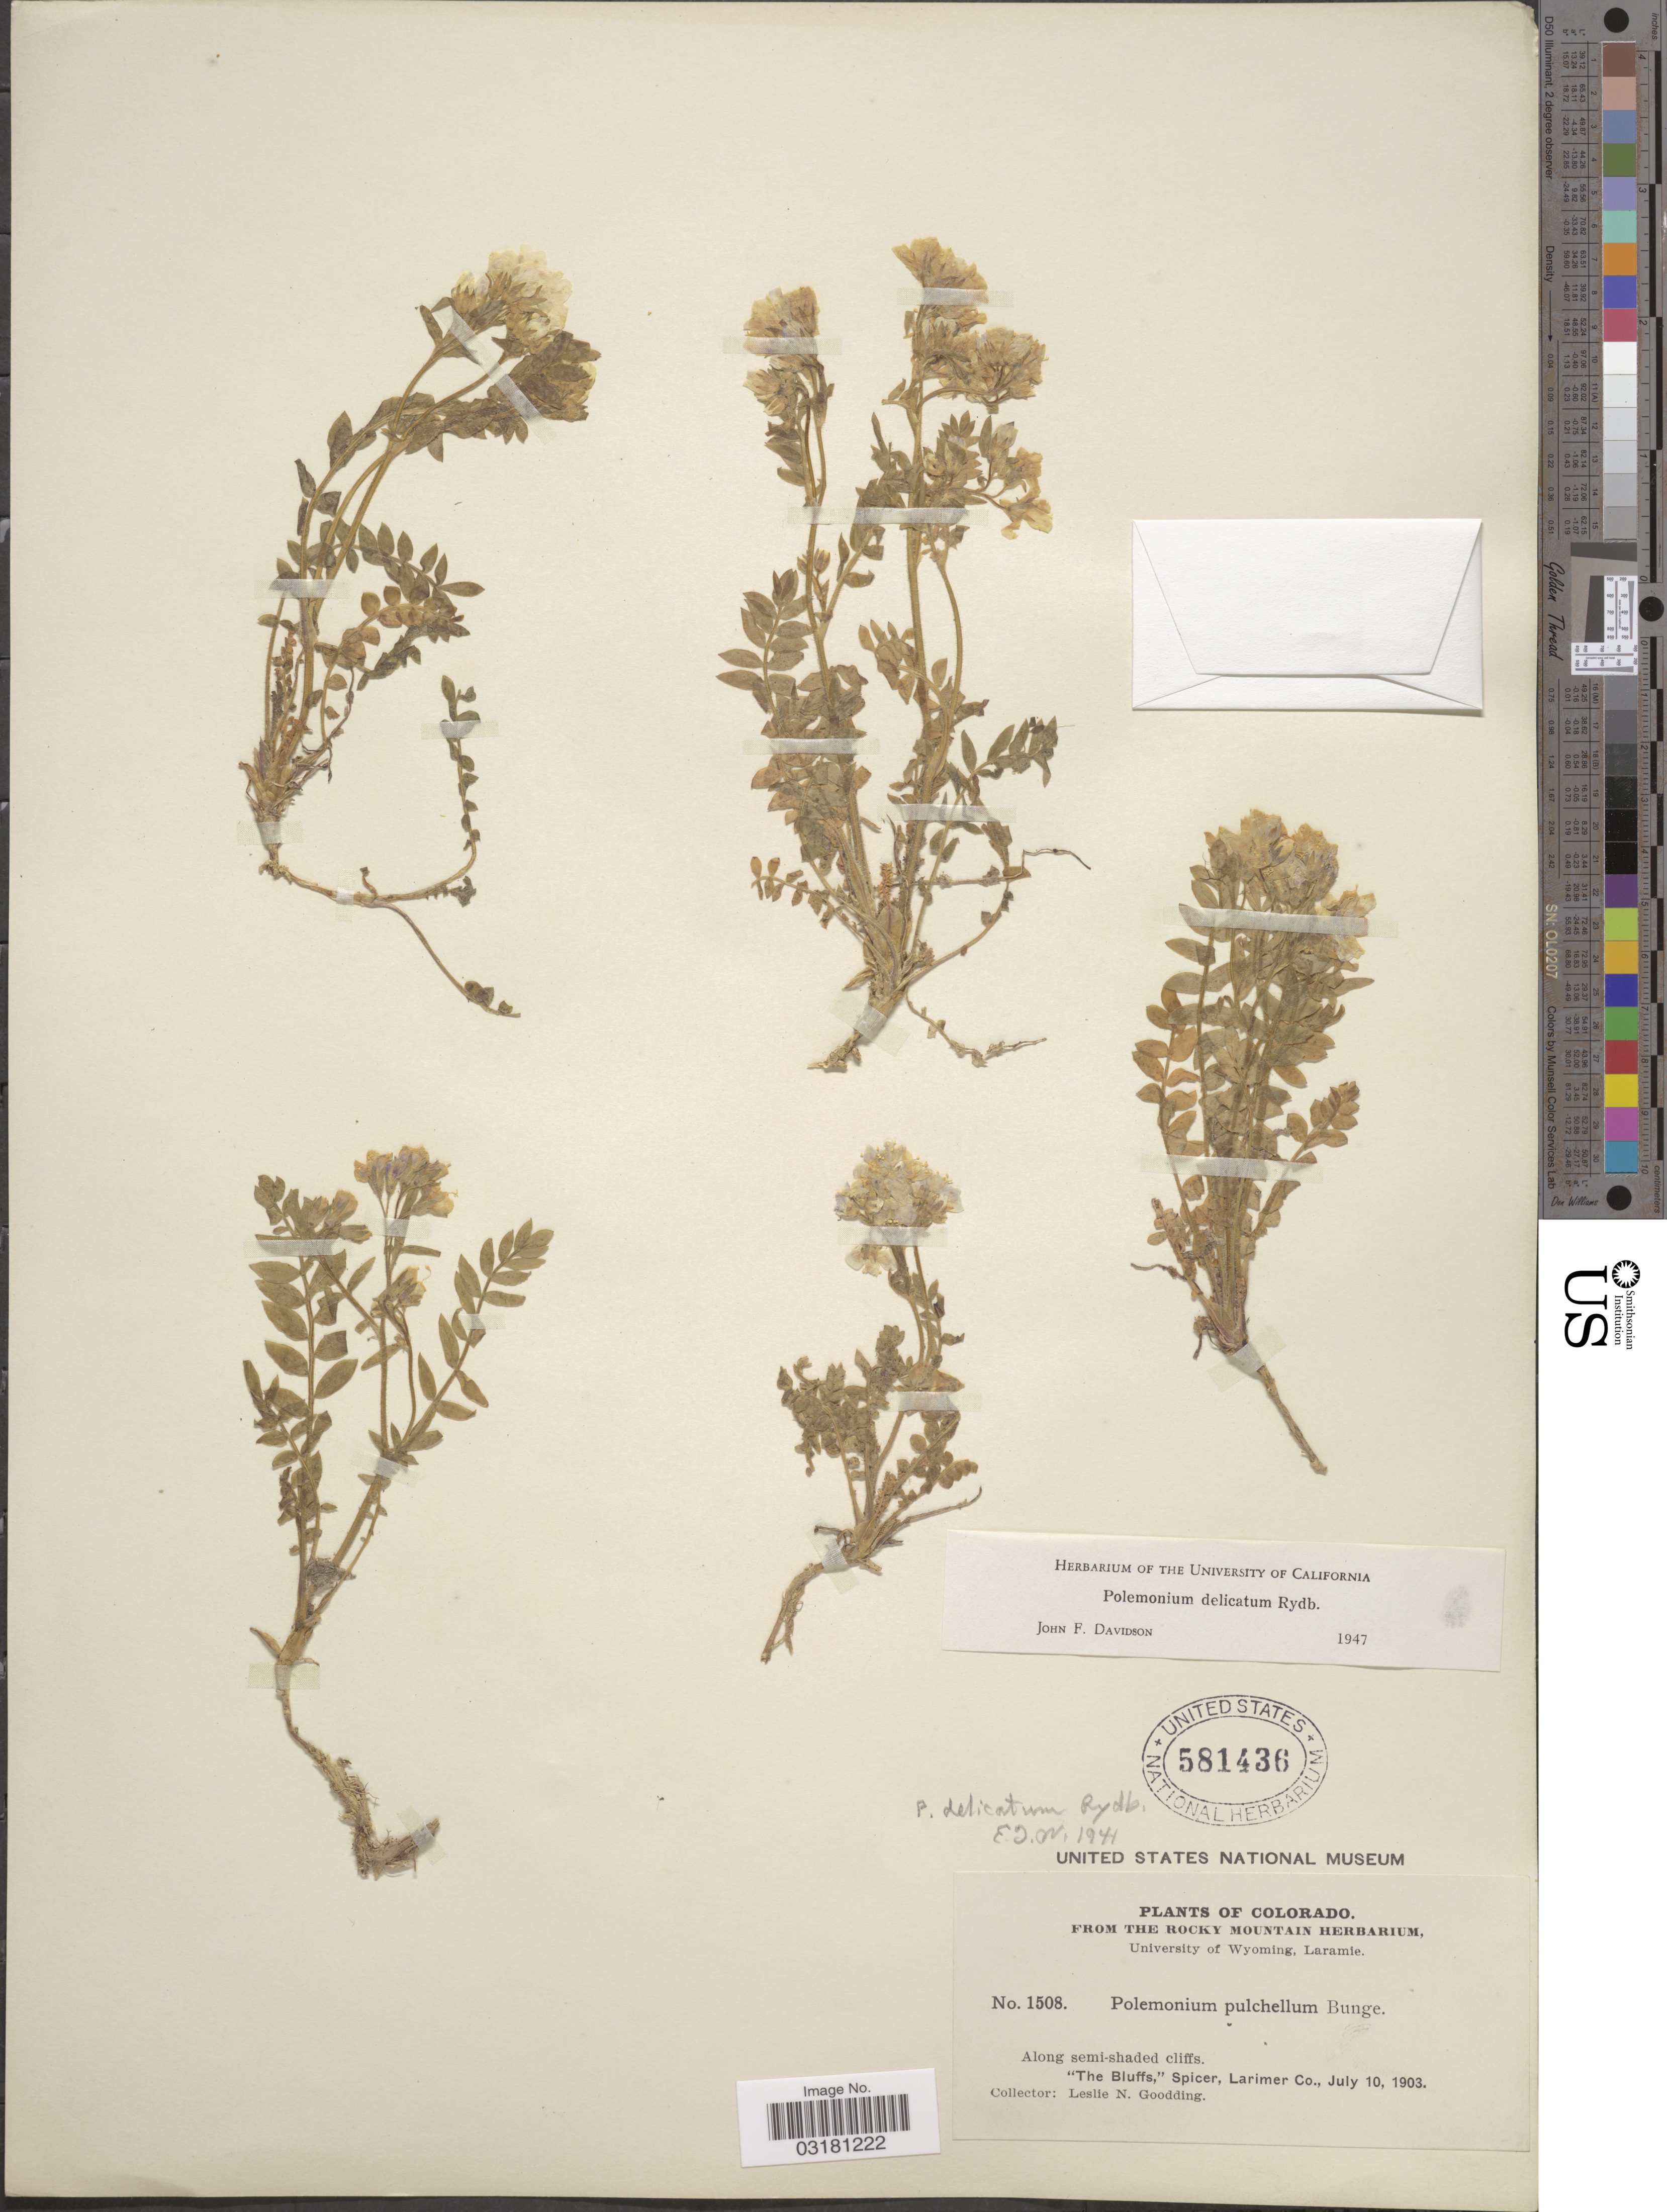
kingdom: Plantae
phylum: Tracheophyta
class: Magnoliopsida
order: Ericales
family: Polemoniaceae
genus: Polemonium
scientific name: Polemonium delicatum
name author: Rydb.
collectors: L. N. Goodding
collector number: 1508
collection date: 1903-07-10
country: United States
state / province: Colorado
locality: The Bluffs,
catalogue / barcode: US 581436